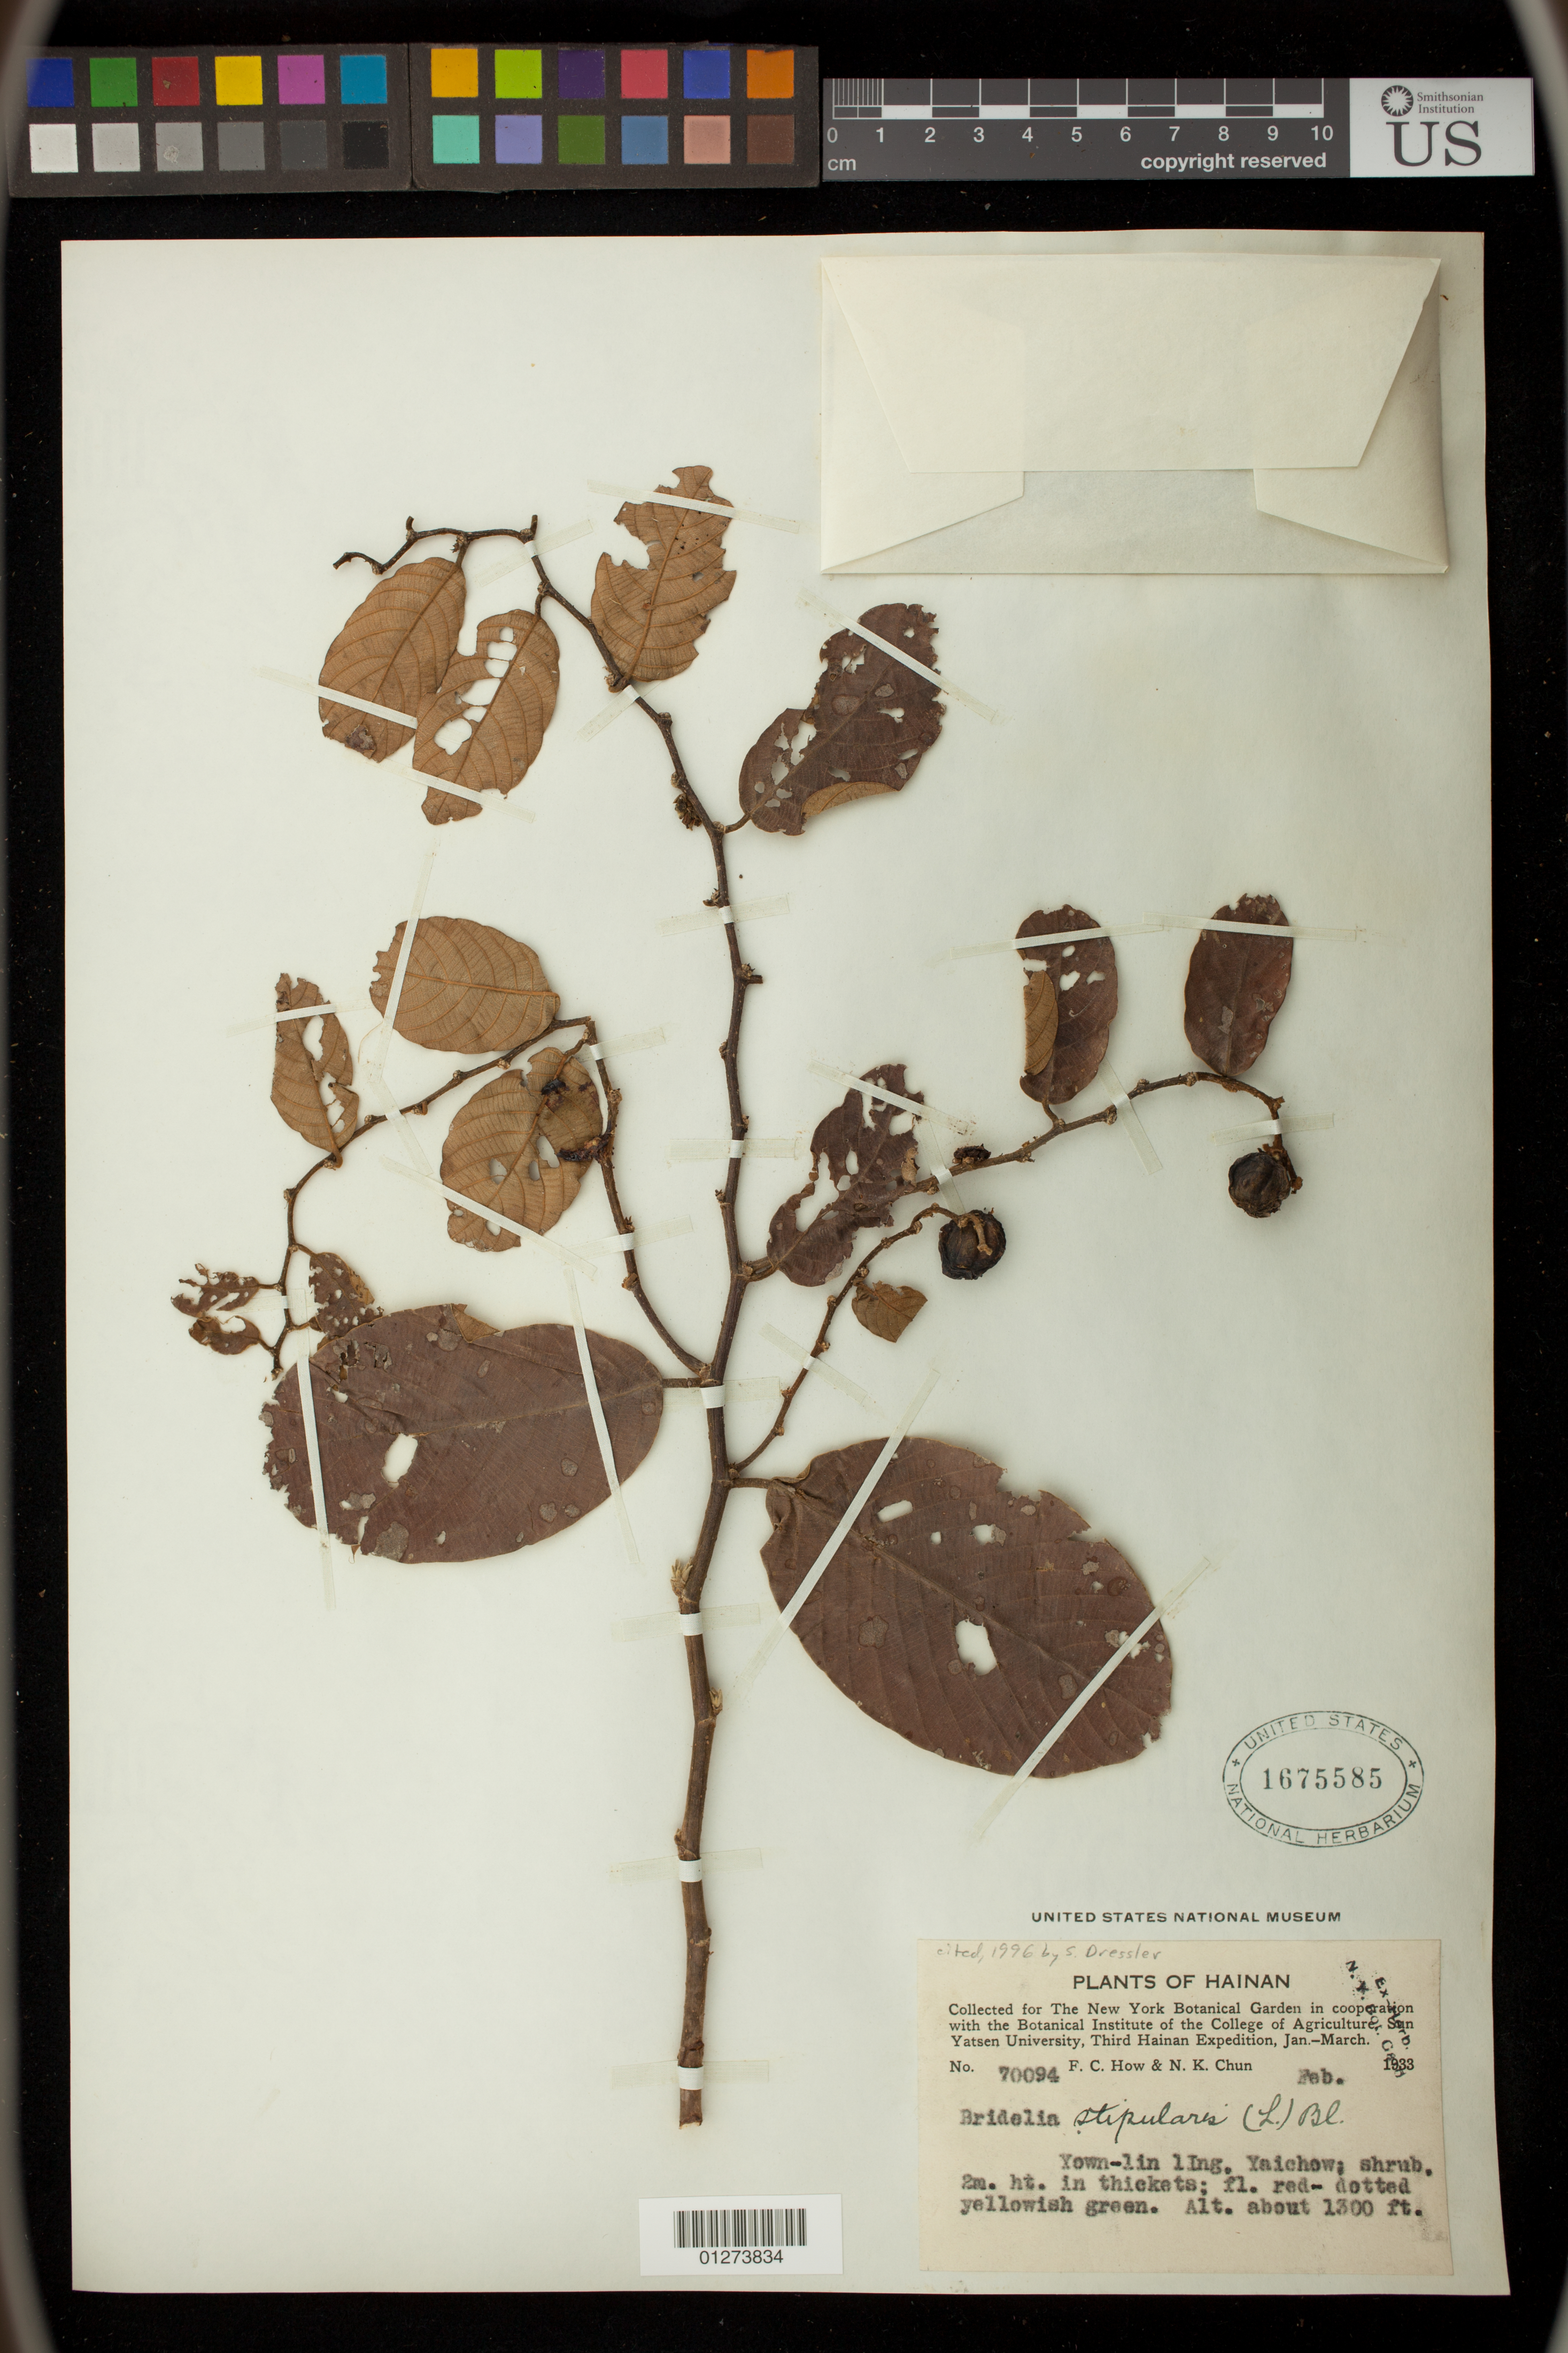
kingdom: Plantae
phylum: Tracheophyta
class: Magnoliopsida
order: Malpighiales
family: Phyllanthaceae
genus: Bridelia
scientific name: Bridelia stipularis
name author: (L.) Blume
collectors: F. C. How & N. K. Chun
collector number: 70094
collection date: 1933-02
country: China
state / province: Hainan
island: Hainan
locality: Yown-lin ling, Yaichow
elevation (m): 396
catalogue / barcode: US 1675585